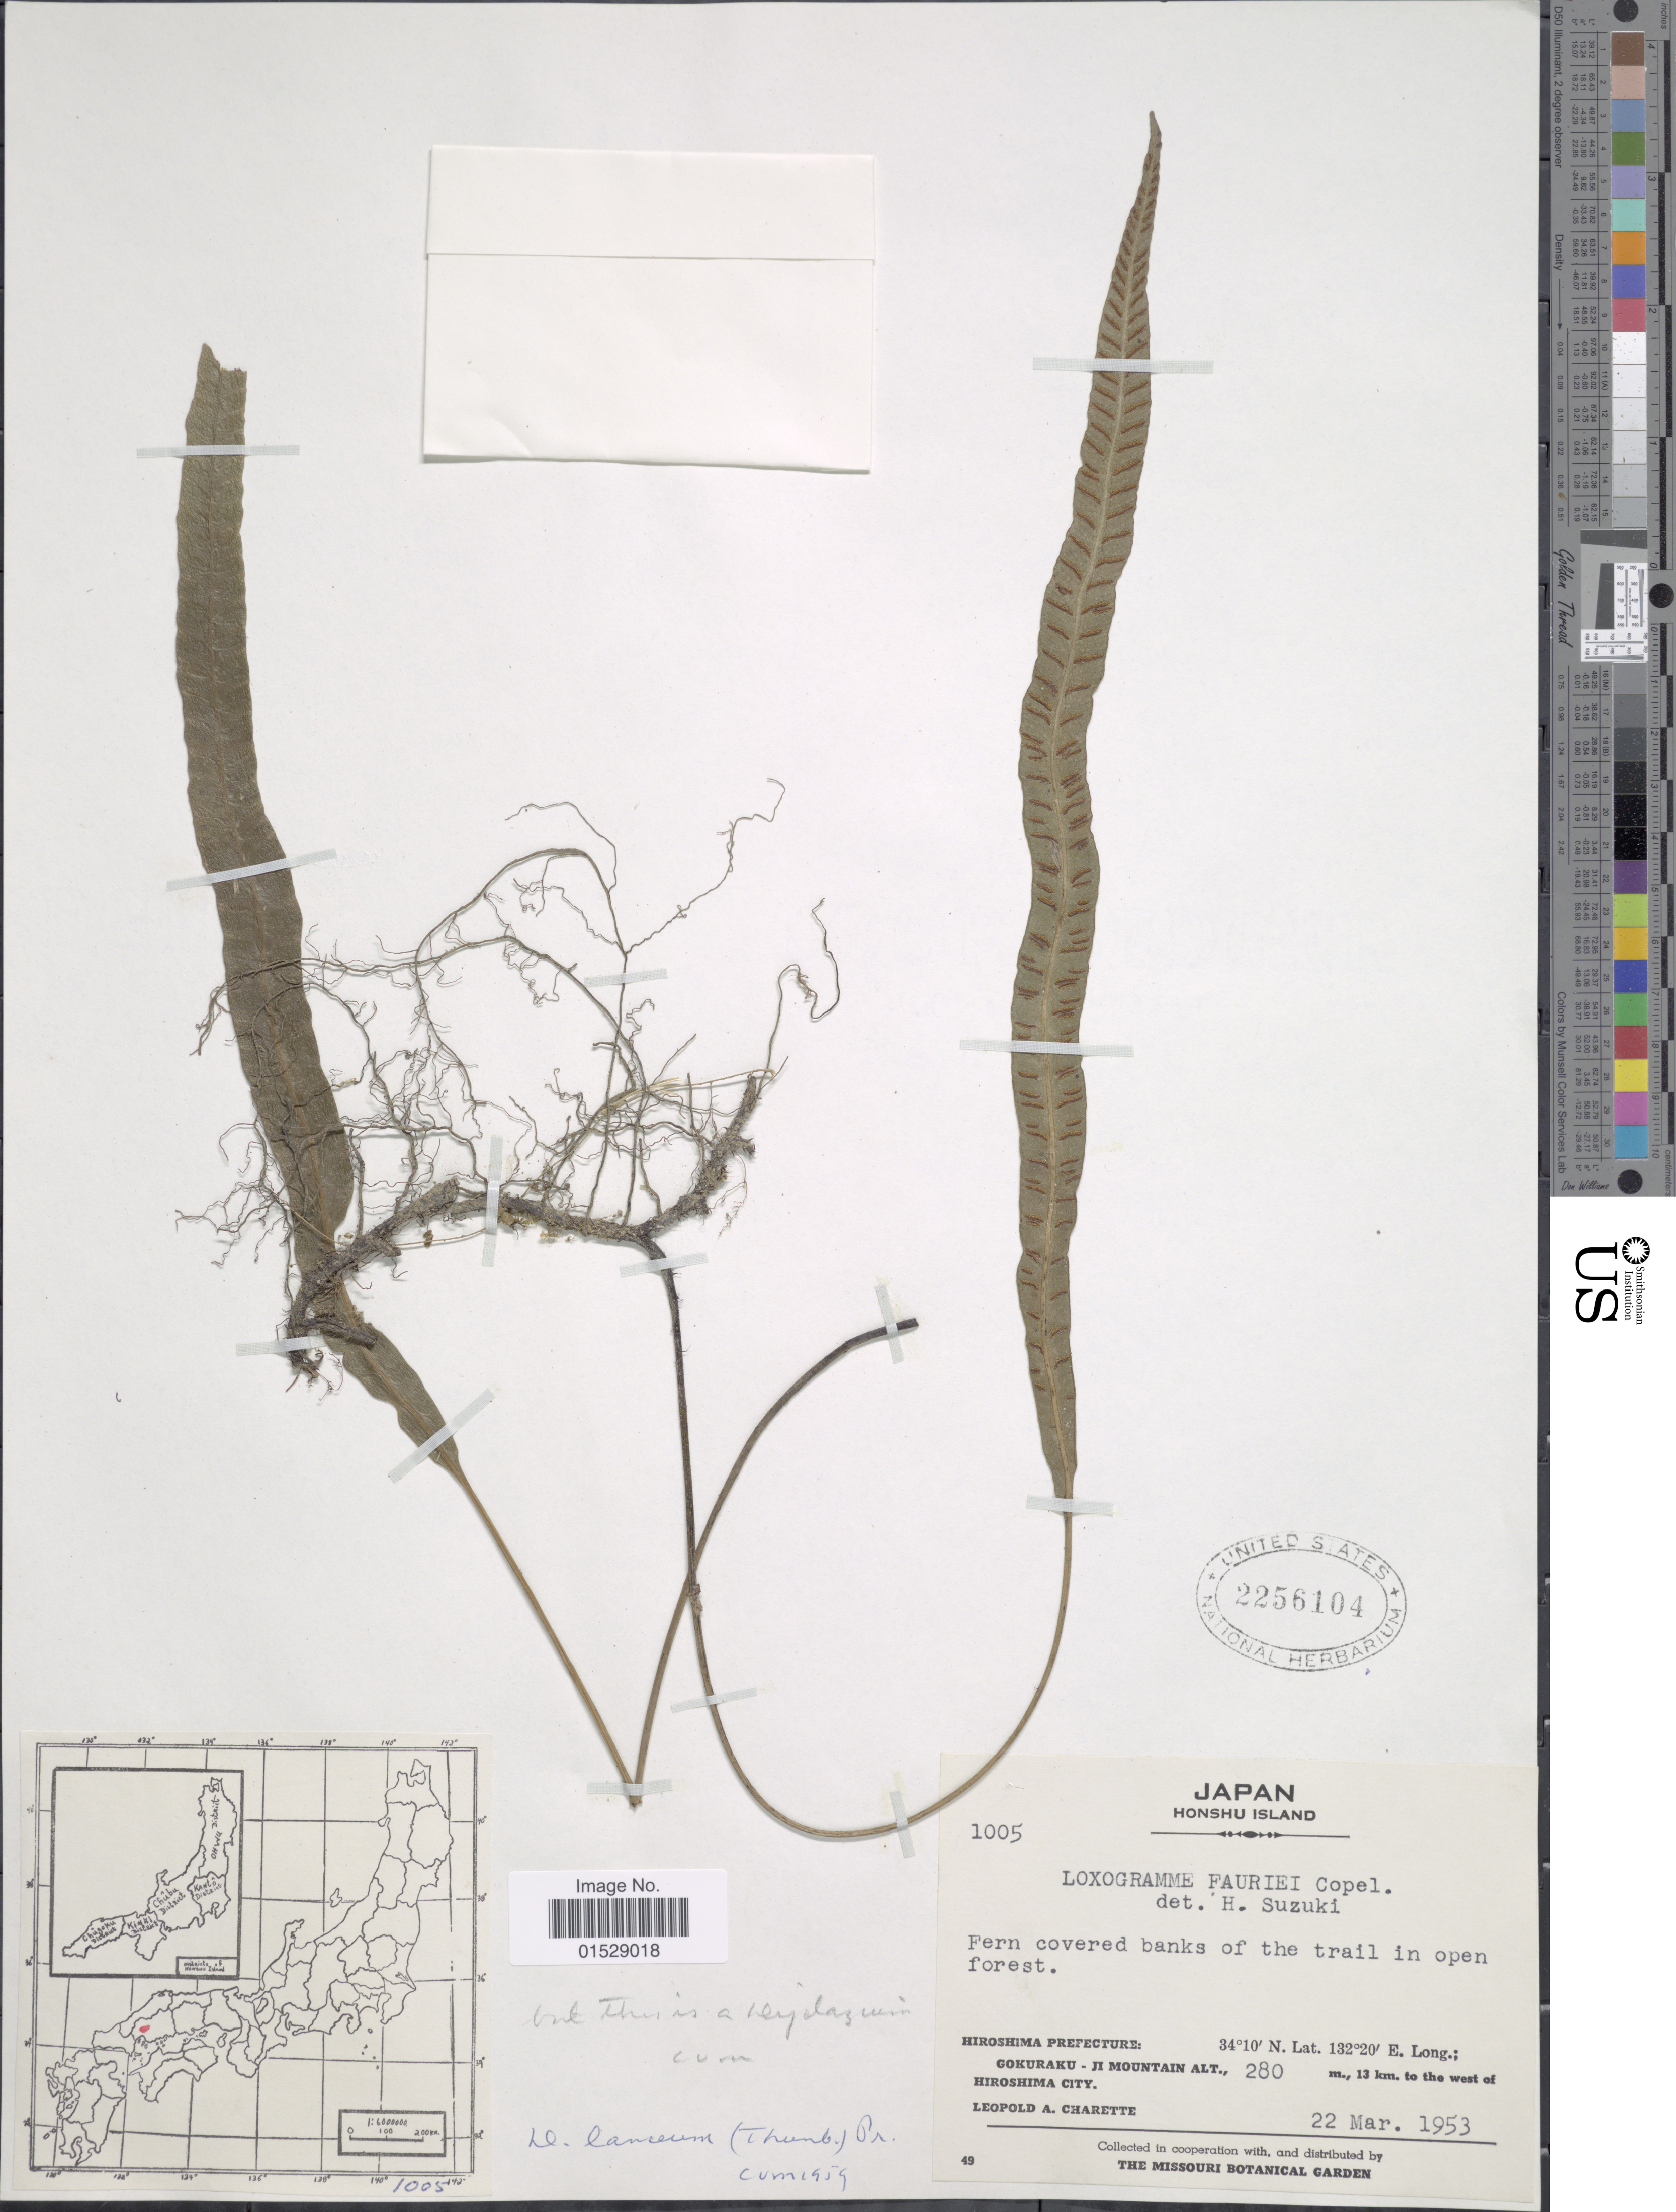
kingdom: Plantae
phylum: Tracheophyta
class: Polypodiopsida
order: Polypodiales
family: Athyriaceae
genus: Deparia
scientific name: Deparia lancea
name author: (Thunb.) Fraser-Jenk.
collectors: L. A. Charette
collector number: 1005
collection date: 1953-03-22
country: Japan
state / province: Hirosima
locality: Honshu Island, Hiroshima Prefecture, Gokuraku - Ji Mountain, 13 km to the west of Hiroshima City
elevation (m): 280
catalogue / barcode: US 2256104